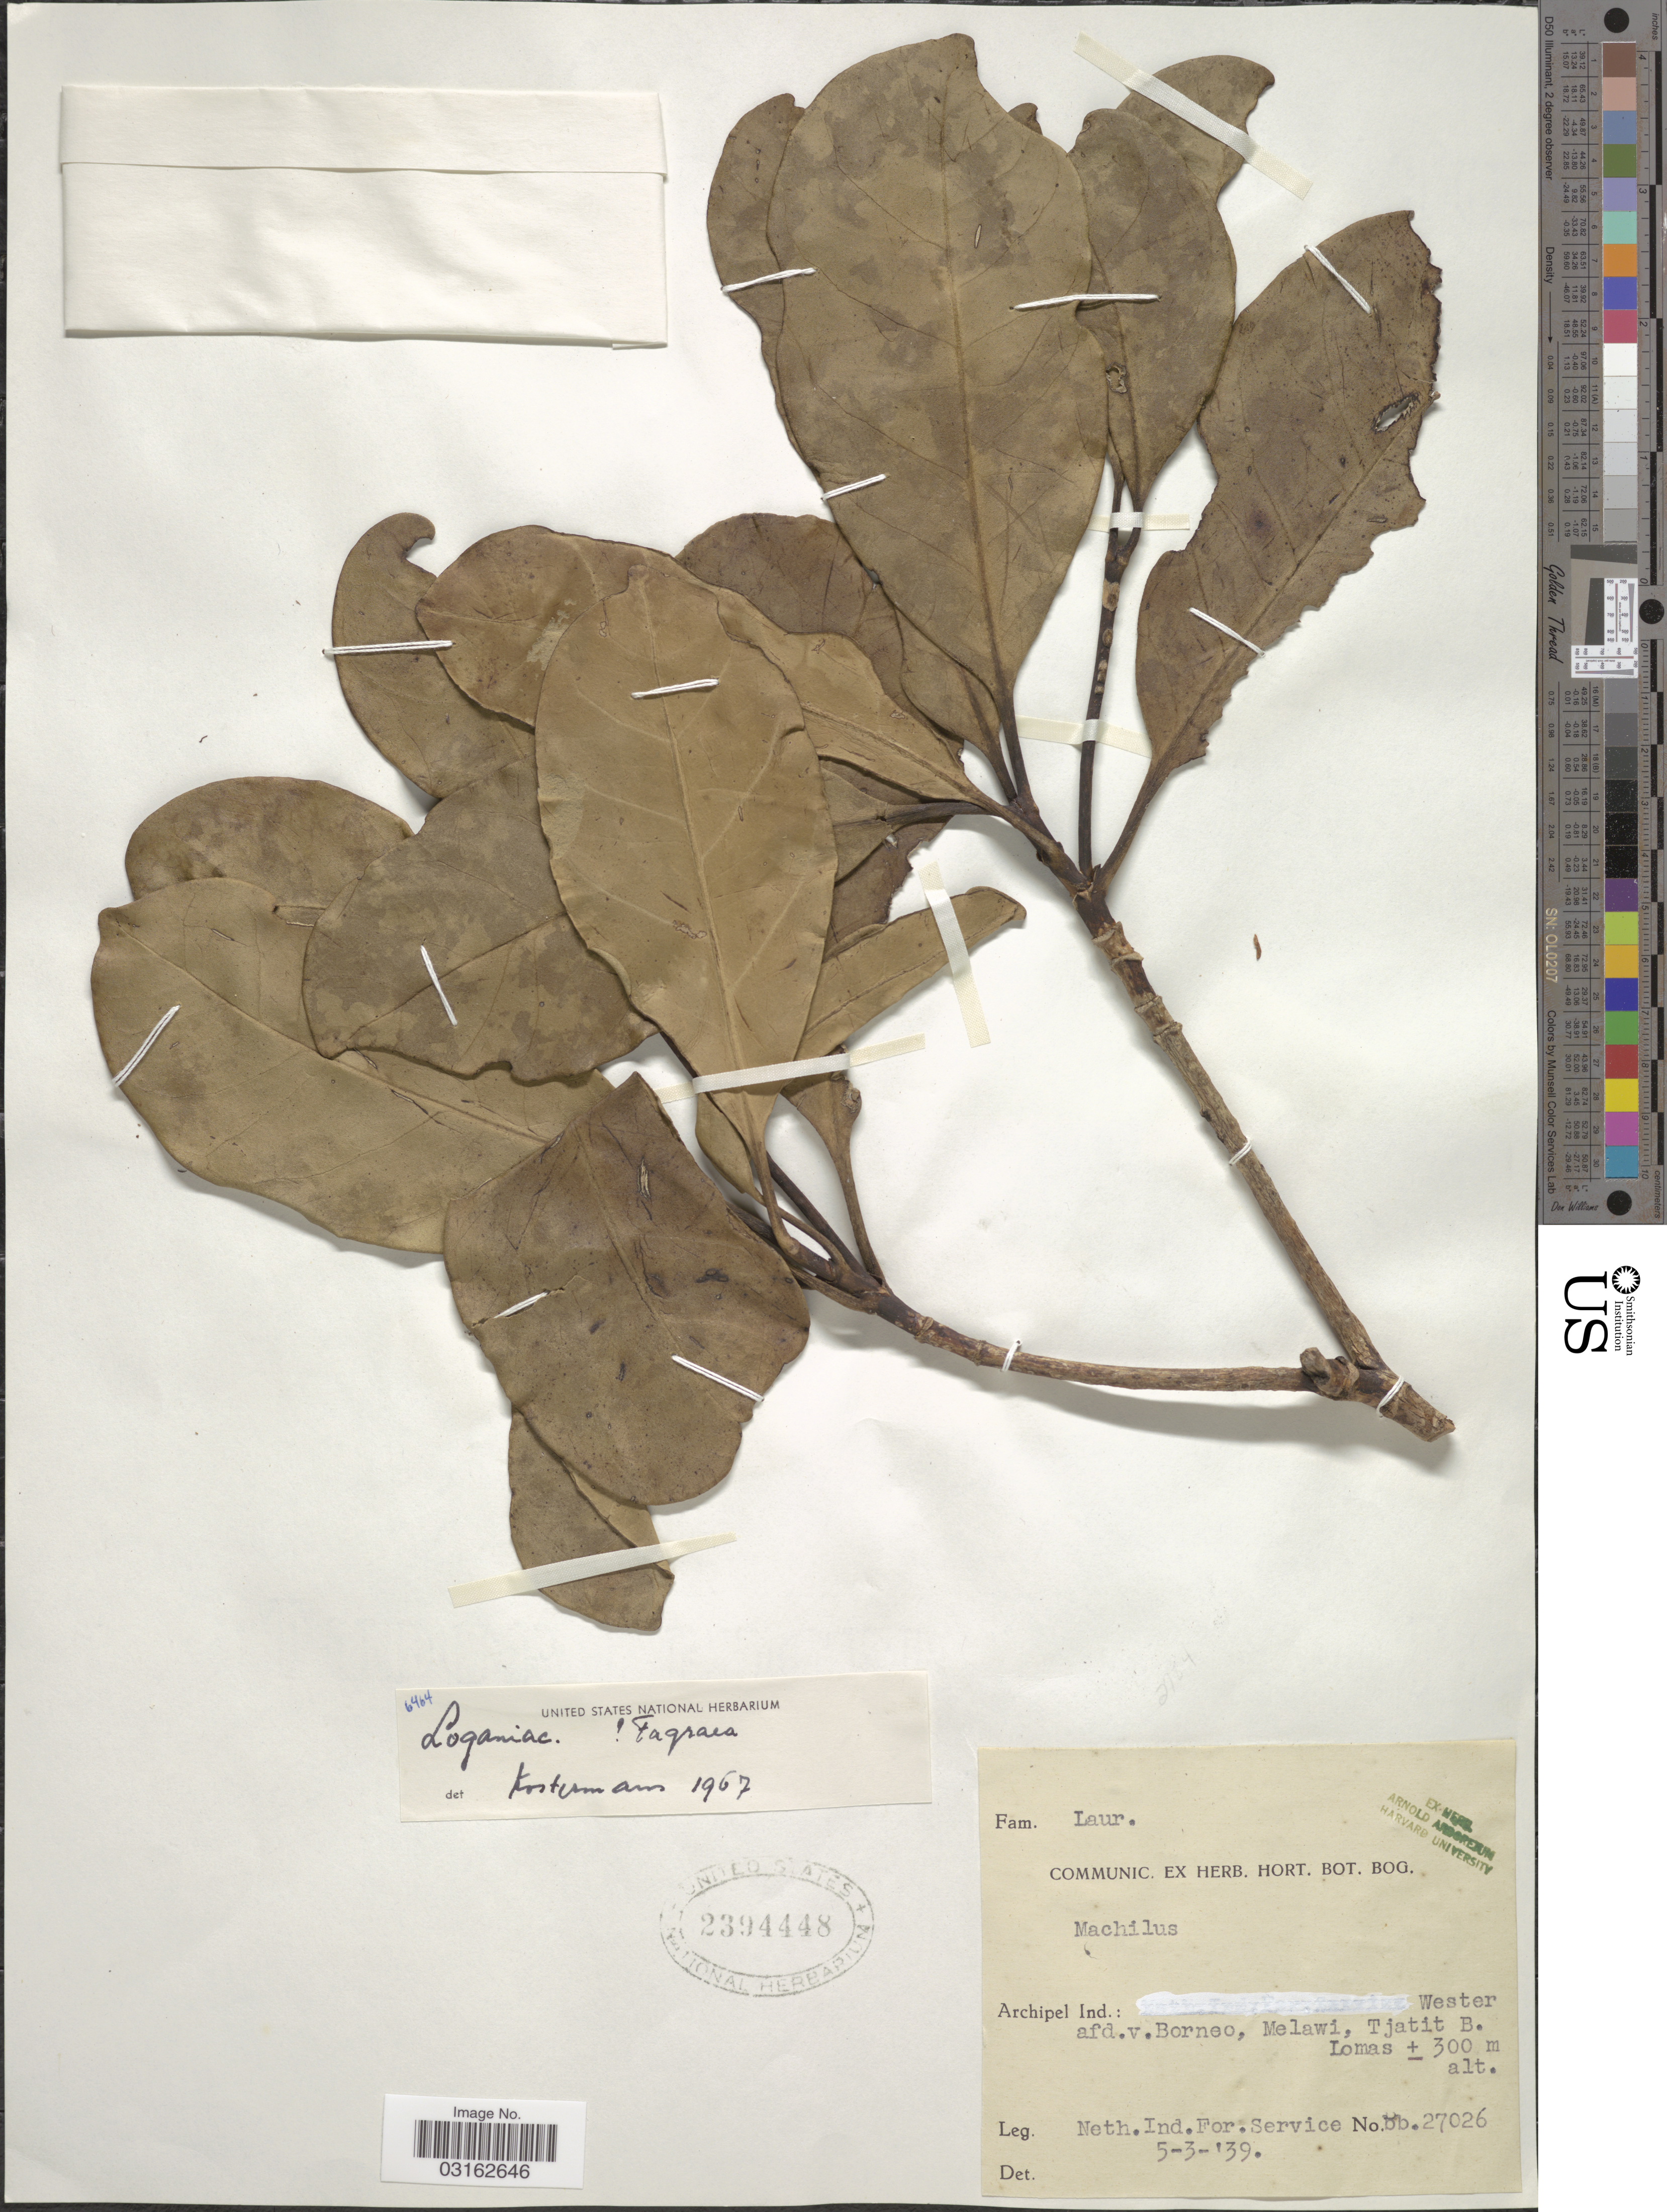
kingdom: Plantae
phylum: Tracheophyta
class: Magnoliopsida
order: Gentianales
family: Gentianaceae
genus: Fagraea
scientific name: Fagraea sp.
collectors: Neth. Ind. For. Service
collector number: bb. 27026*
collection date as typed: Transcribed d/m/y: 5/3/39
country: Indonesia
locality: Archipel Ind.: afd. v. Borneo, Melawi, Tjatiti B. Lomas.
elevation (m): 300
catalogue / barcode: US 2394448